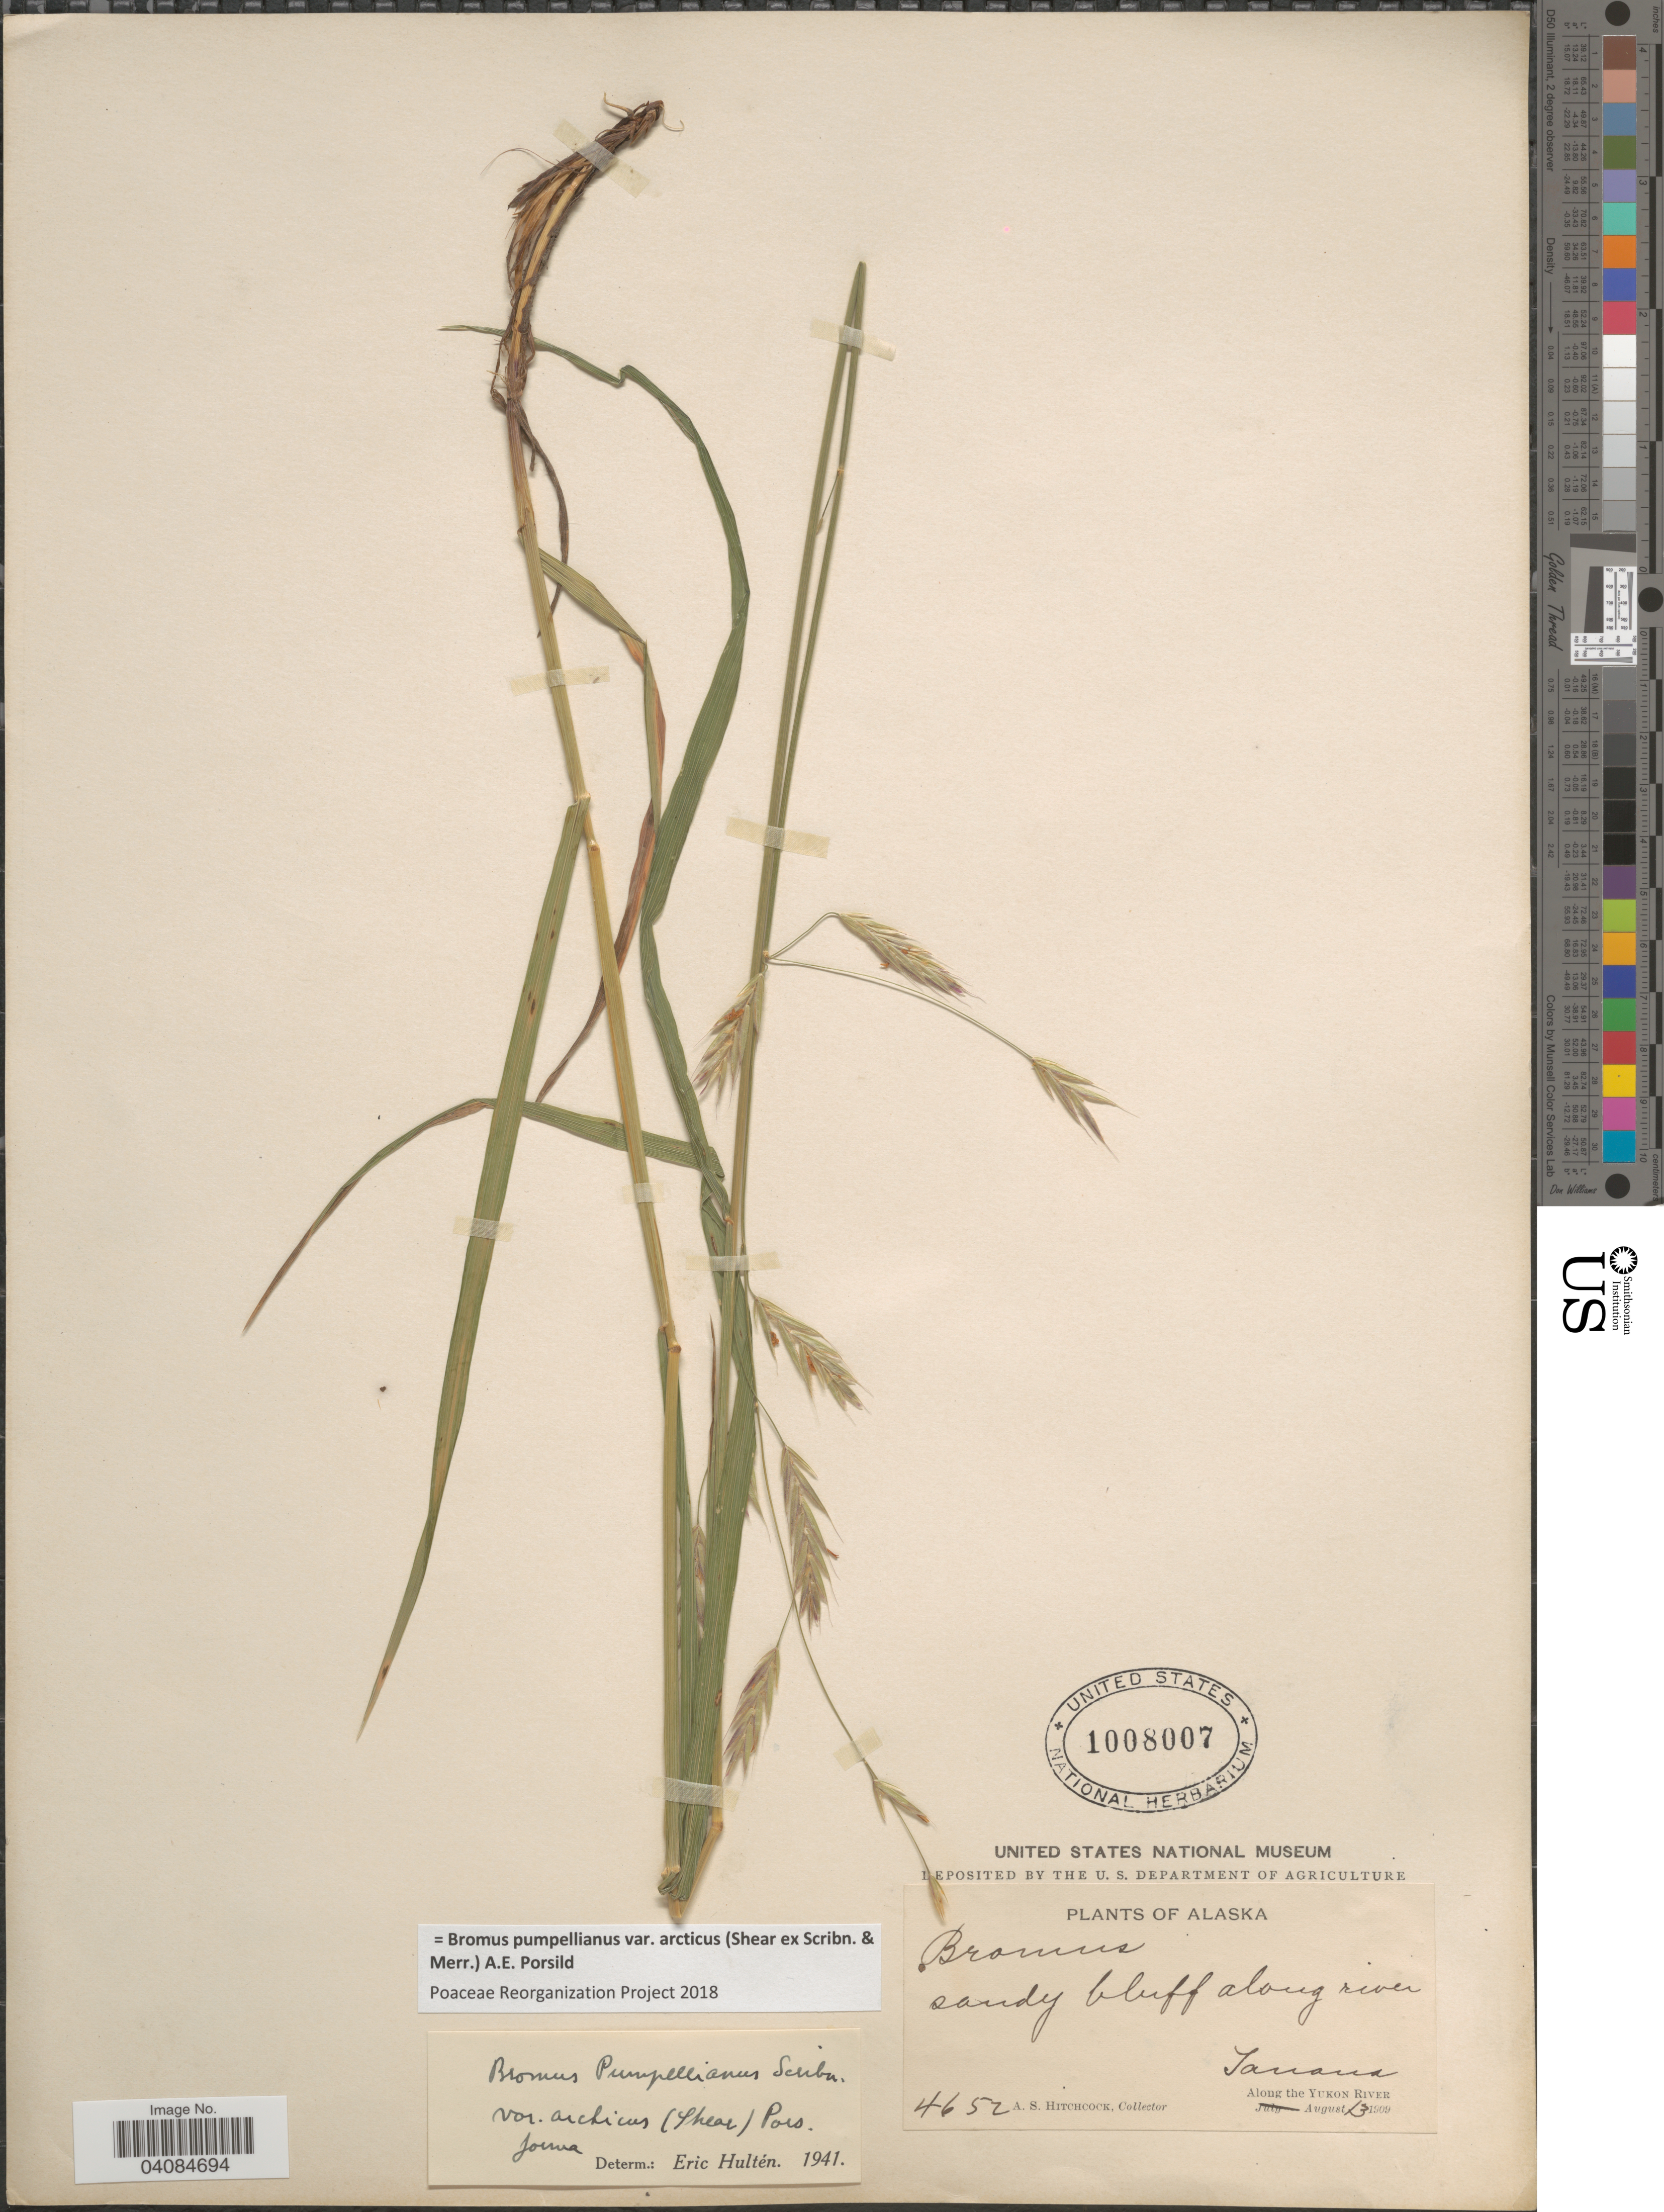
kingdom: Plantae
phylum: Tracheophyta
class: Liliopsida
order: Poales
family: Poaceae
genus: Bromus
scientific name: Bromus pumpellianus var. arcticus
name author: (Shear ex Scribn. & Merr.) A.E. Porsild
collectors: A. S. Hitchcock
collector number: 4652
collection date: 1909-08-13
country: United States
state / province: Alaska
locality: Tanana. Along the Yukon River.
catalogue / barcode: US 1008007